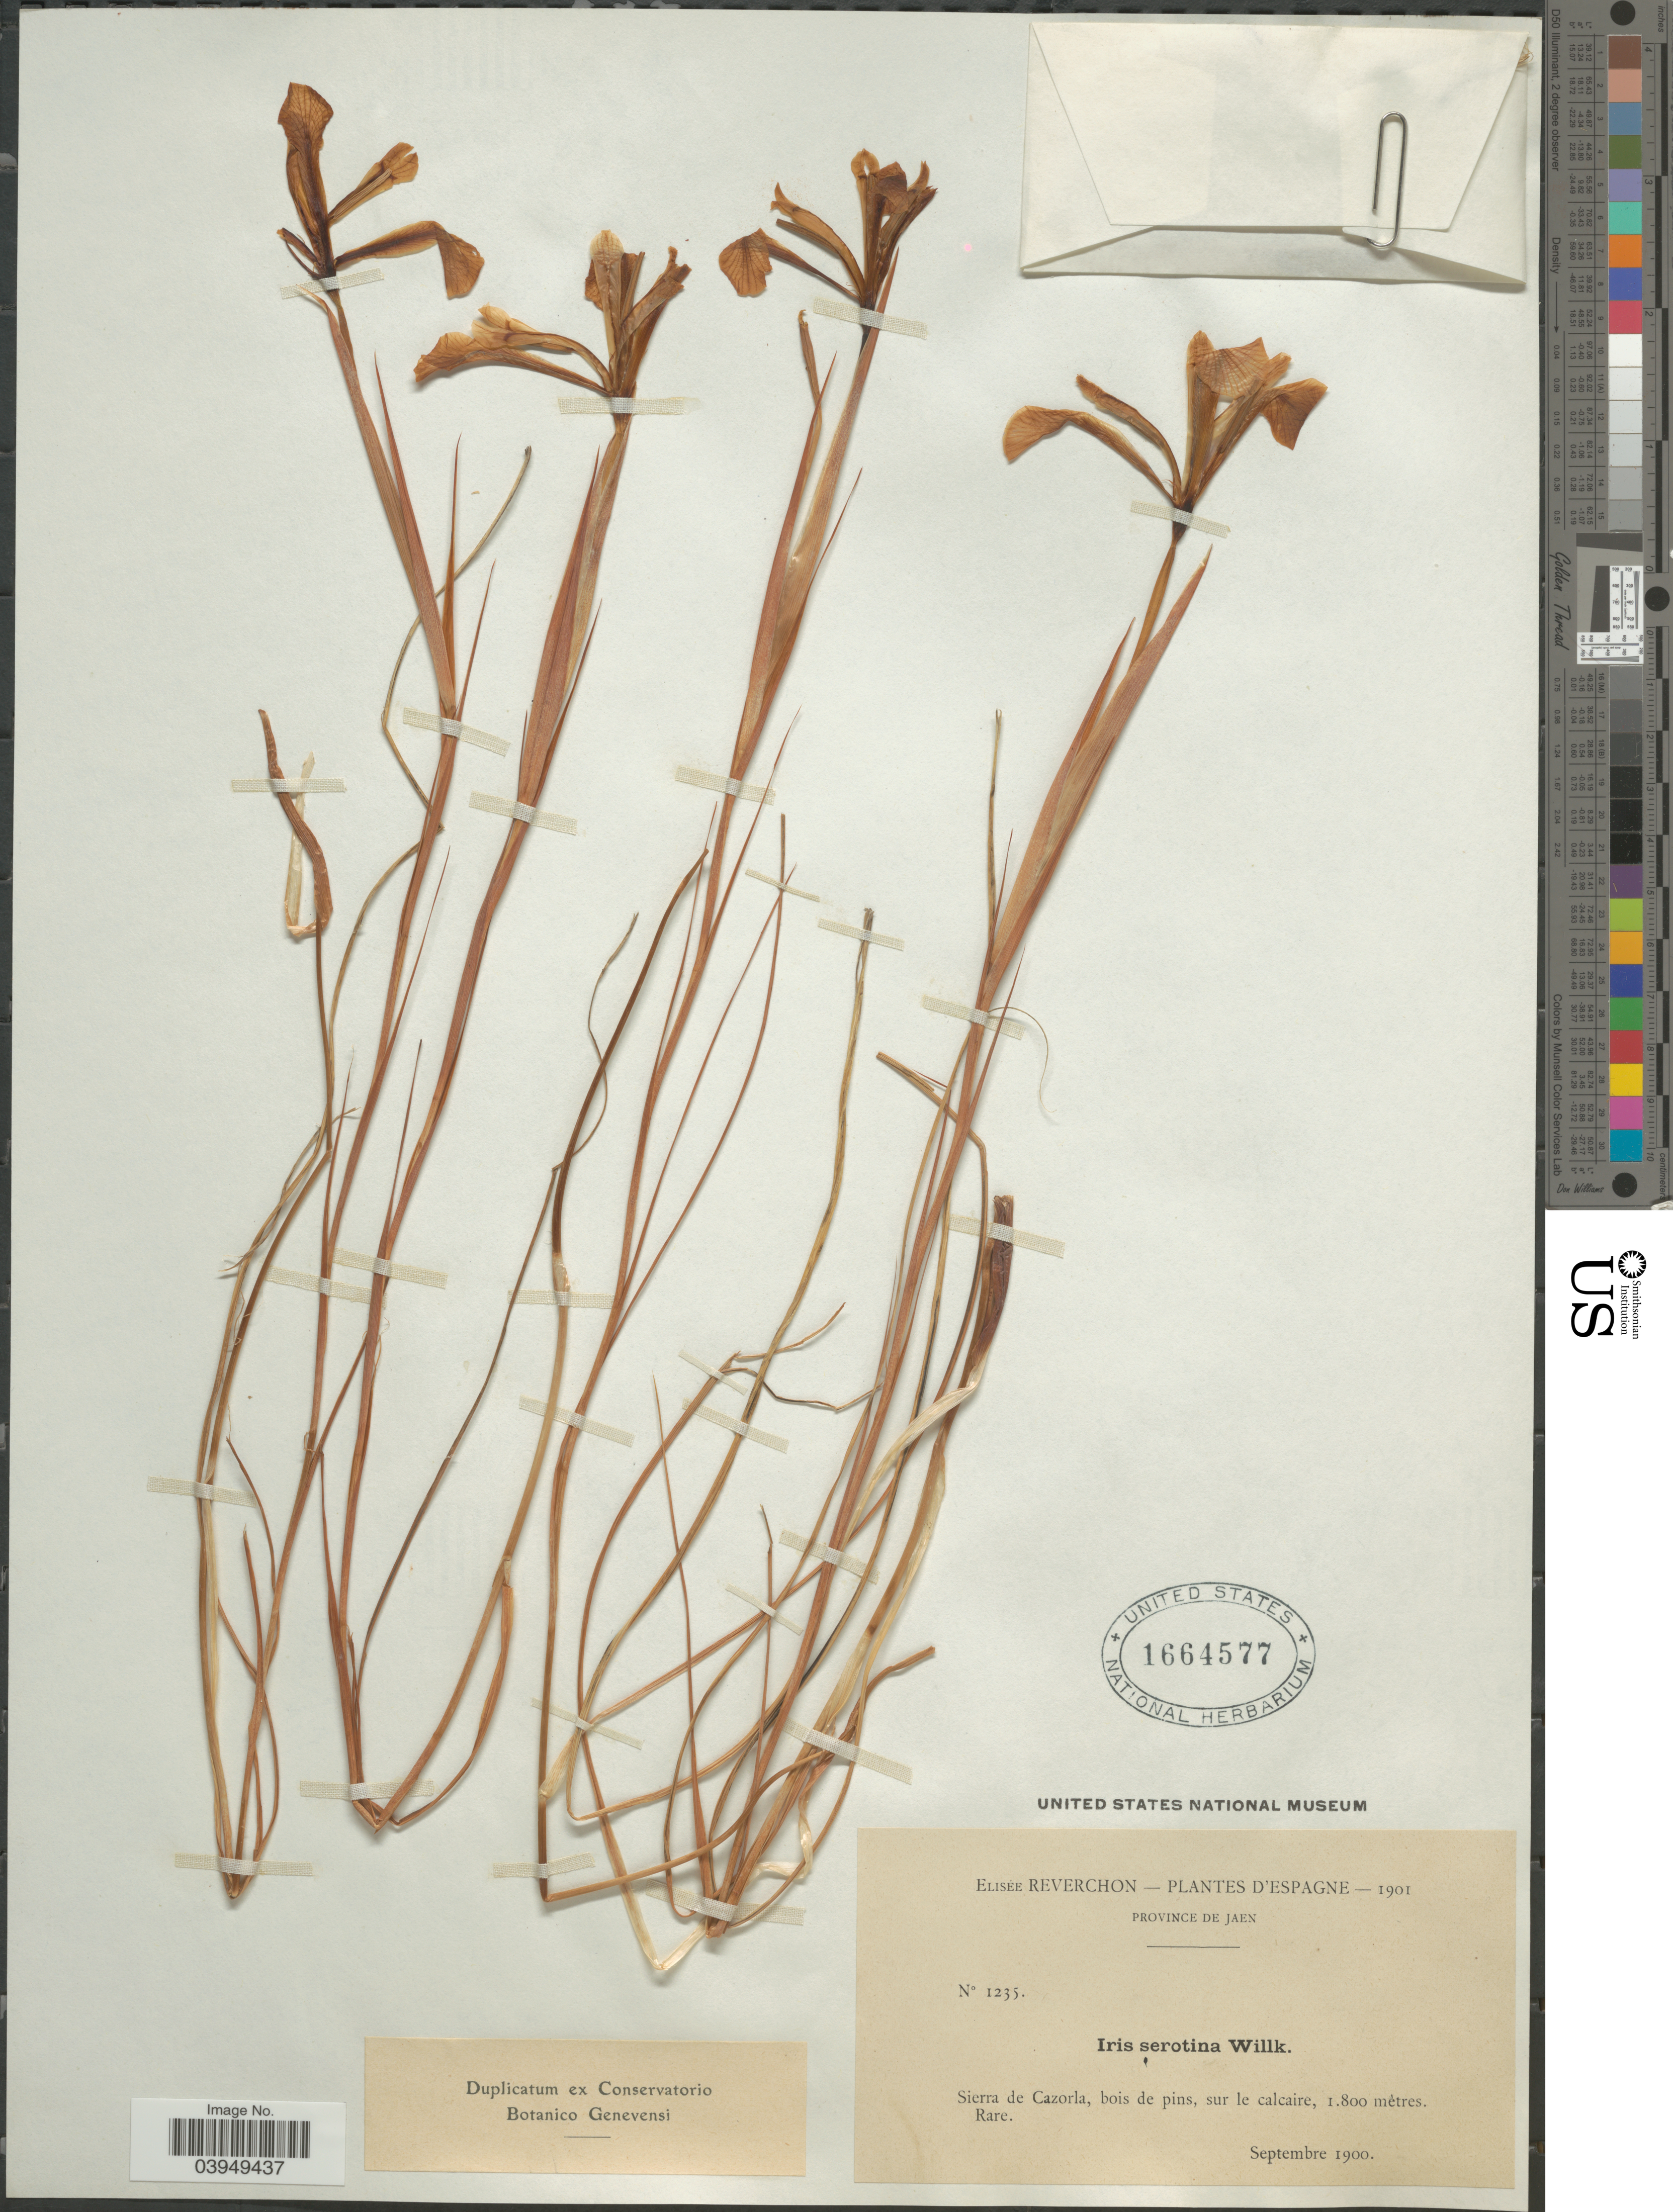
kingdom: Plantae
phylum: Tracheophyta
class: Liliopsida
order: Asparagales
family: Iridaceae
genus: Iris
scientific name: Iris serotina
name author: Willk.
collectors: E. Reverchon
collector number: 1235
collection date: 1900-09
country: Spain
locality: Espagne. Province de Jaen. Sierra de Cazorla, bois de pins, sur le calcaire.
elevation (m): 1800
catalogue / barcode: US 1664577